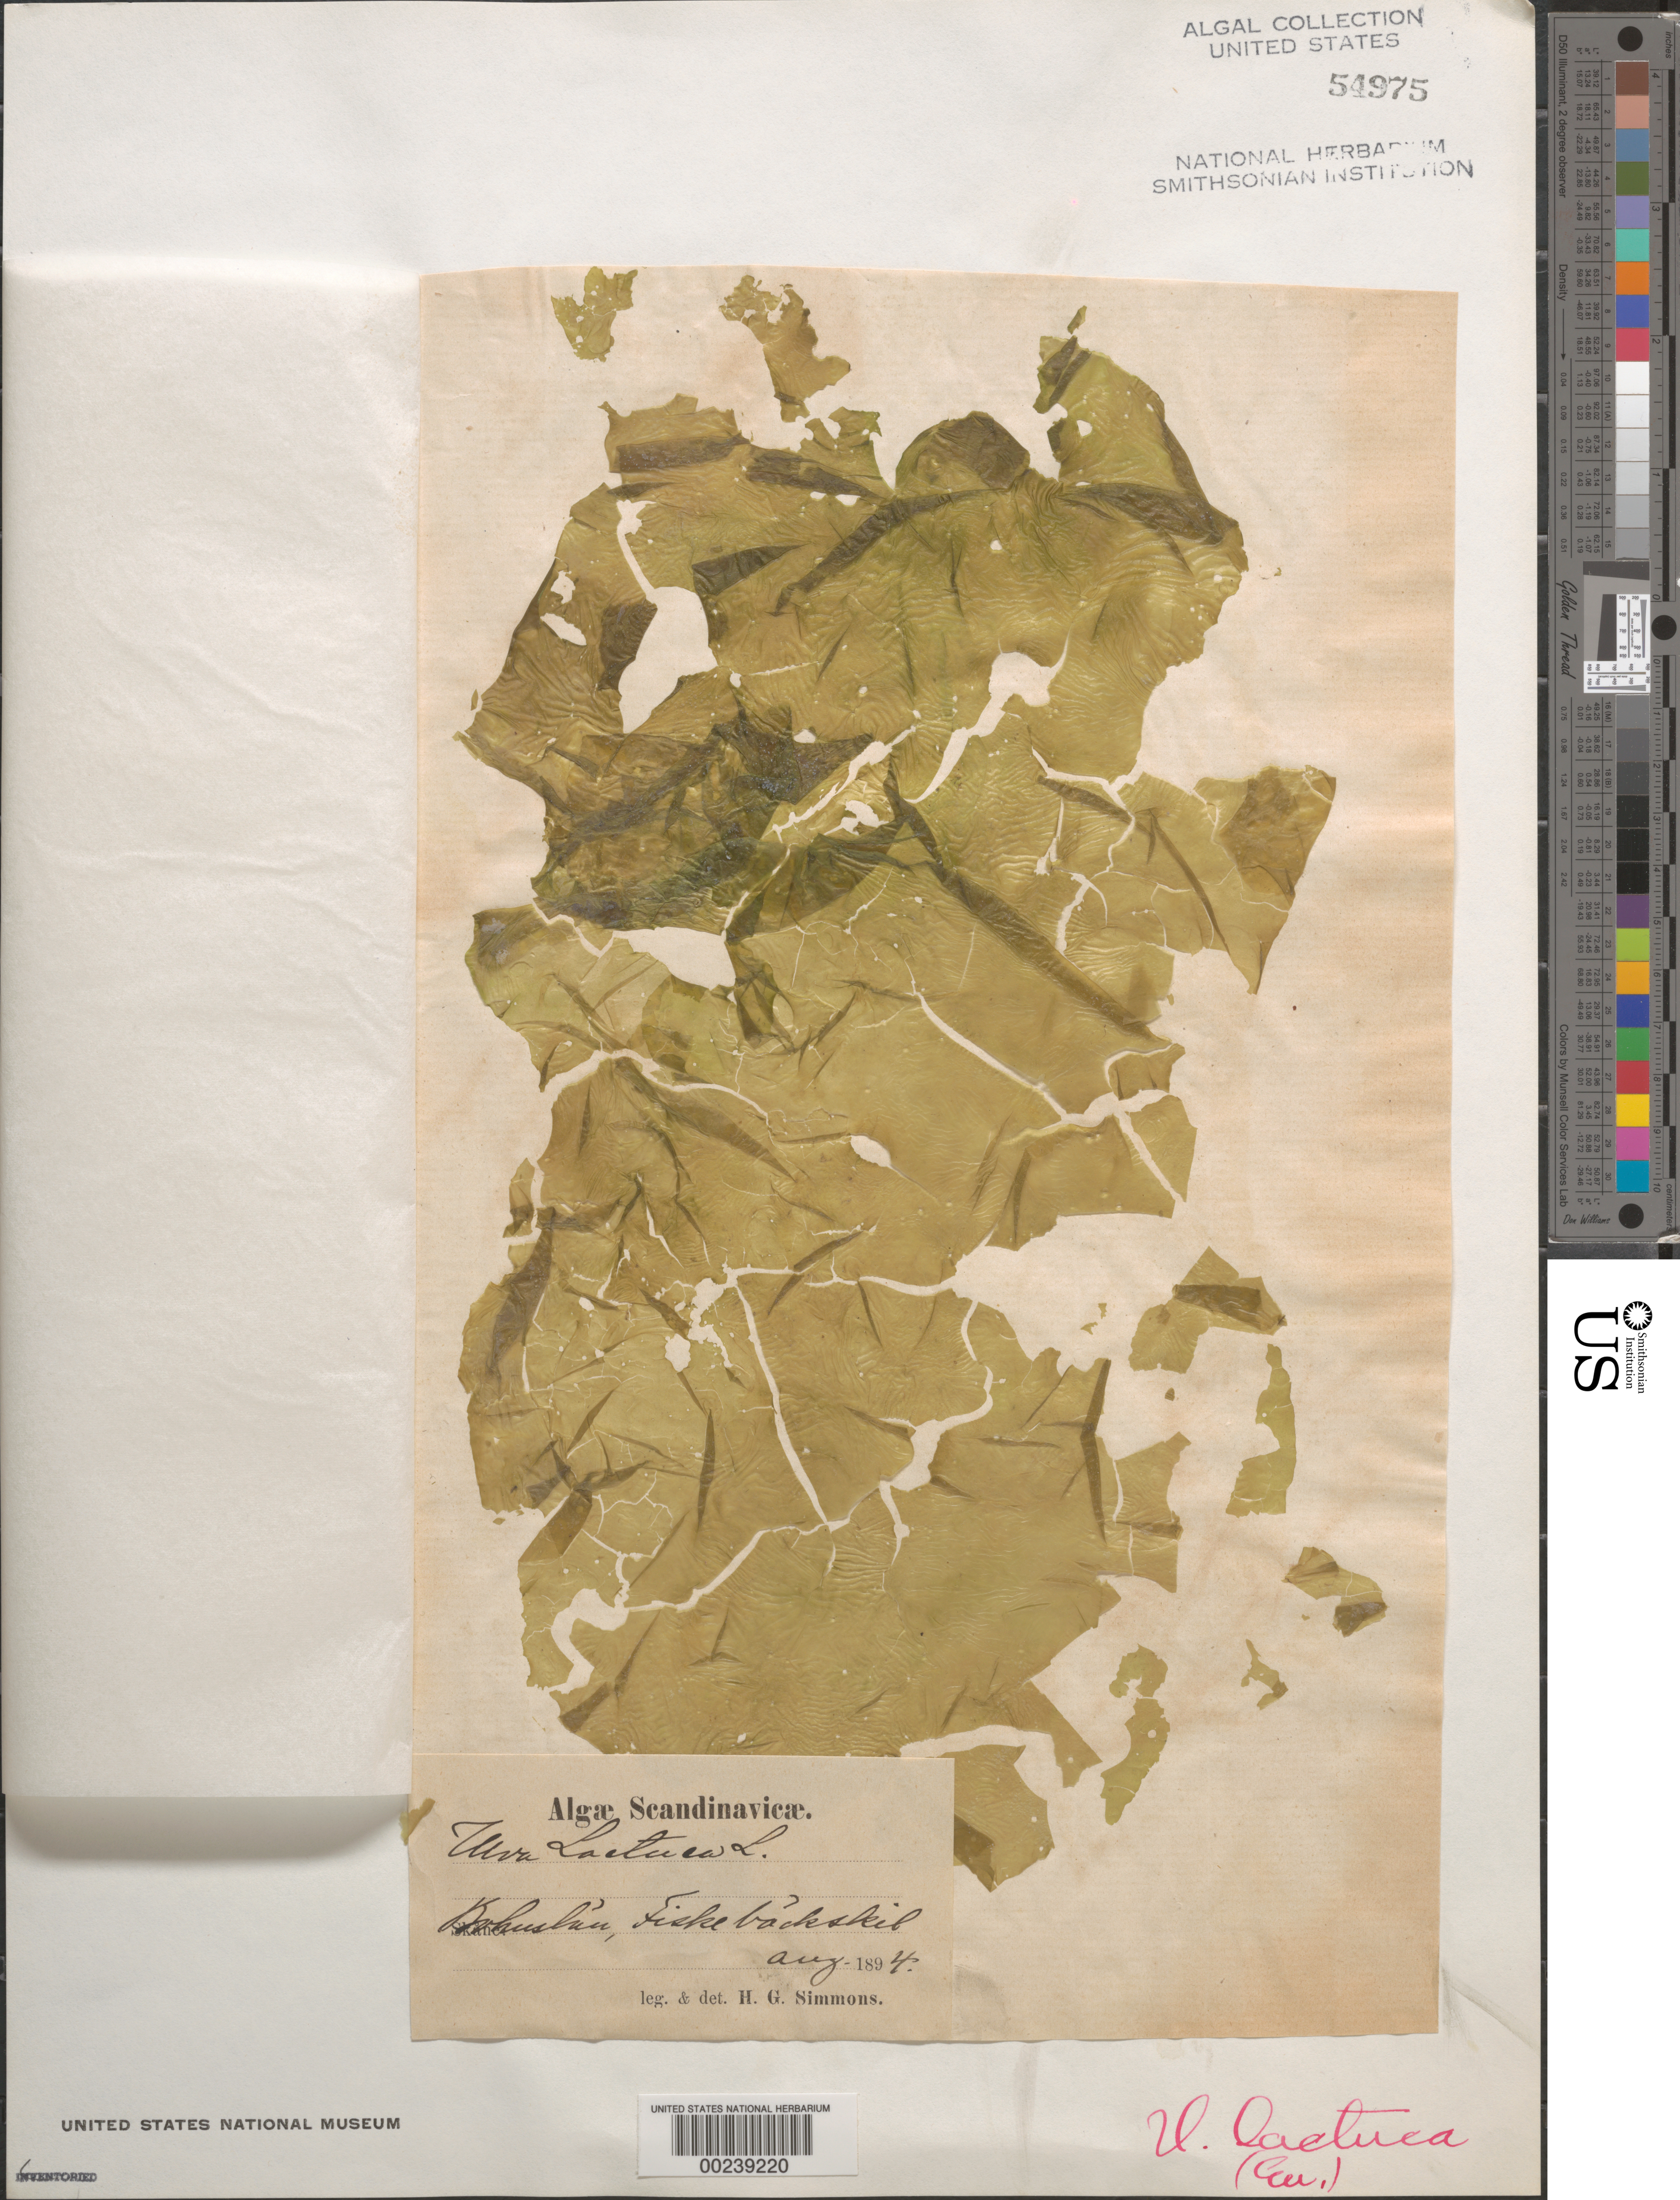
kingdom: Plantae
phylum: Chlorophyta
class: Ulvophyceae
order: Ulvales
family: Ulvaceae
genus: Ulva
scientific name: Ulva lactuca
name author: L.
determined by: Simmons, H. G.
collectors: H. Simmons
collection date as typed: Aug 1894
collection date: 1894-08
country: Sweden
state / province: Västra Götaland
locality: Fiskebackskil, bohuslan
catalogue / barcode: US 54975